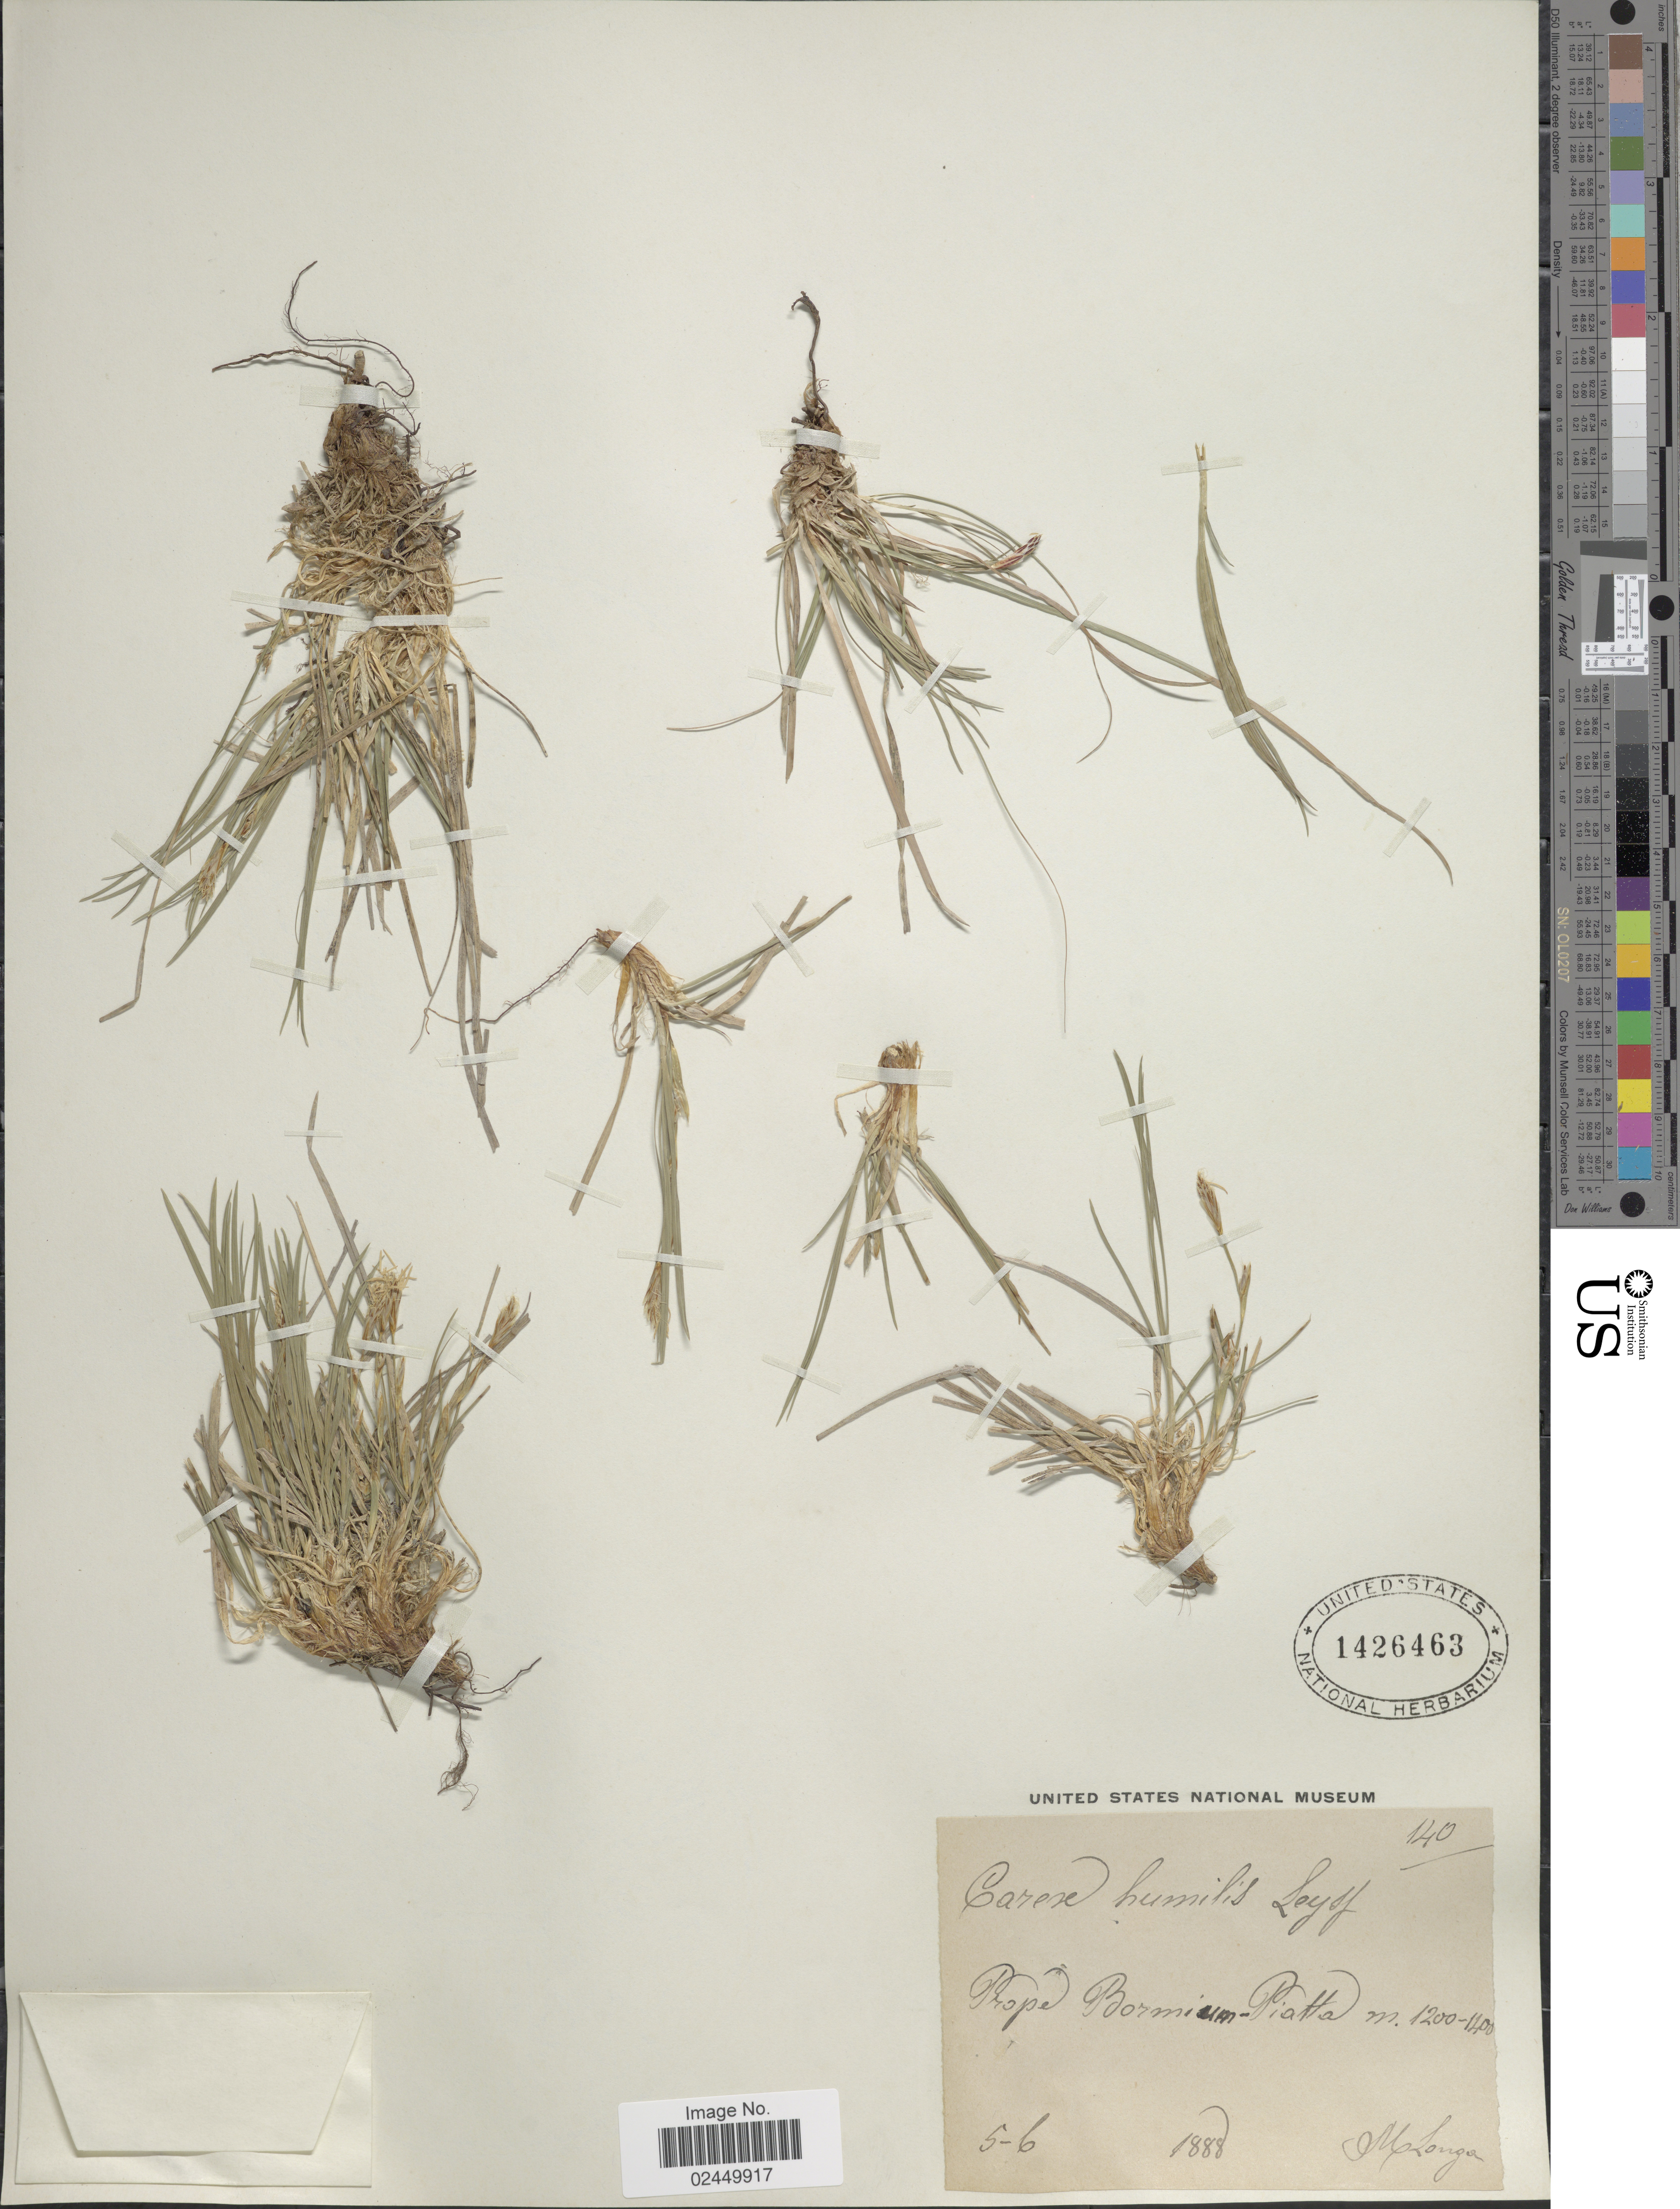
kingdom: Plantae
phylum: Tracheophyta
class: Liliopsida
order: Poales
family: Cyperaceae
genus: Carex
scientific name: Carex humilis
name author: Leyss.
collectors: M. Lange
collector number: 140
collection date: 1888-06-05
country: Italy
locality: Porpe Bormium-Piatta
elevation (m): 1200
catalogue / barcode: US 1426463